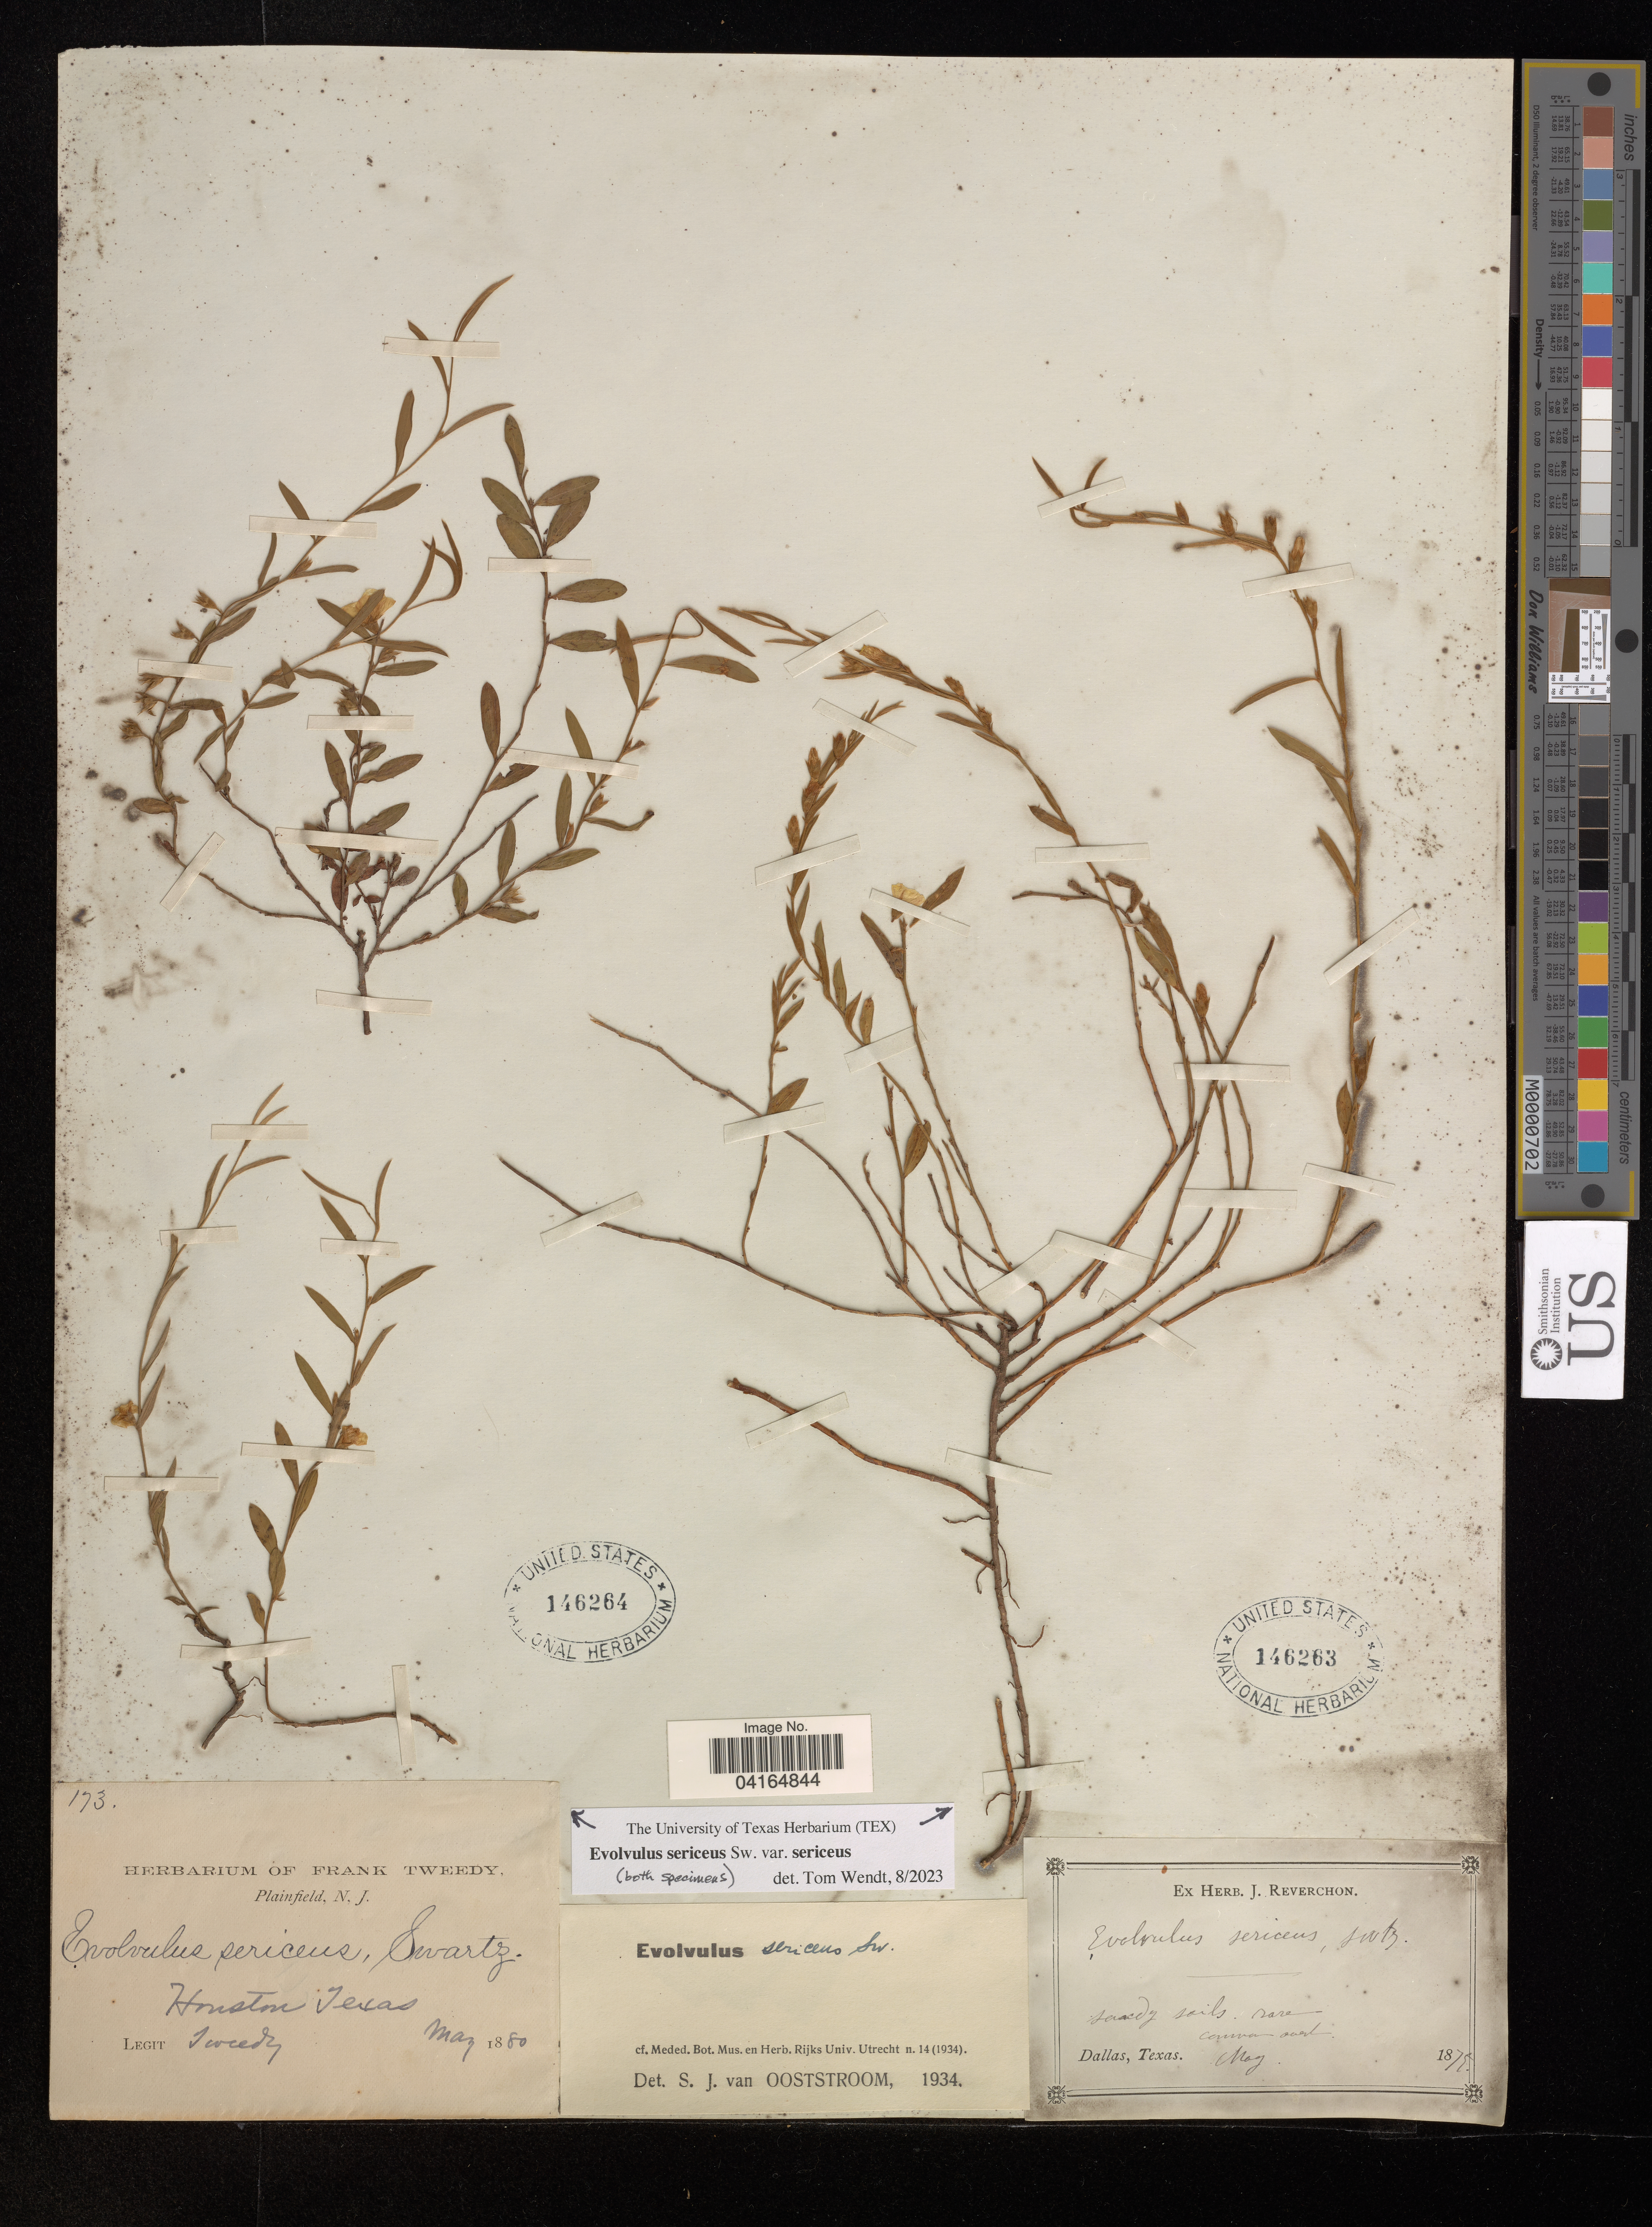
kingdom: Plantae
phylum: Tracheophyta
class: Magnoliopsida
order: Solanales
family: Convolvulaceae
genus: Evolvulus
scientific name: Evolvulus sericeus var. sericeus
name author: Sw.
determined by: Wendt, Thomas L.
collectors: ex herb. J. Reverchon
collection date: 1875-05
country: United States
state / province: Texas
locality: Dallas.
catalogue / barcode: US 146263-2